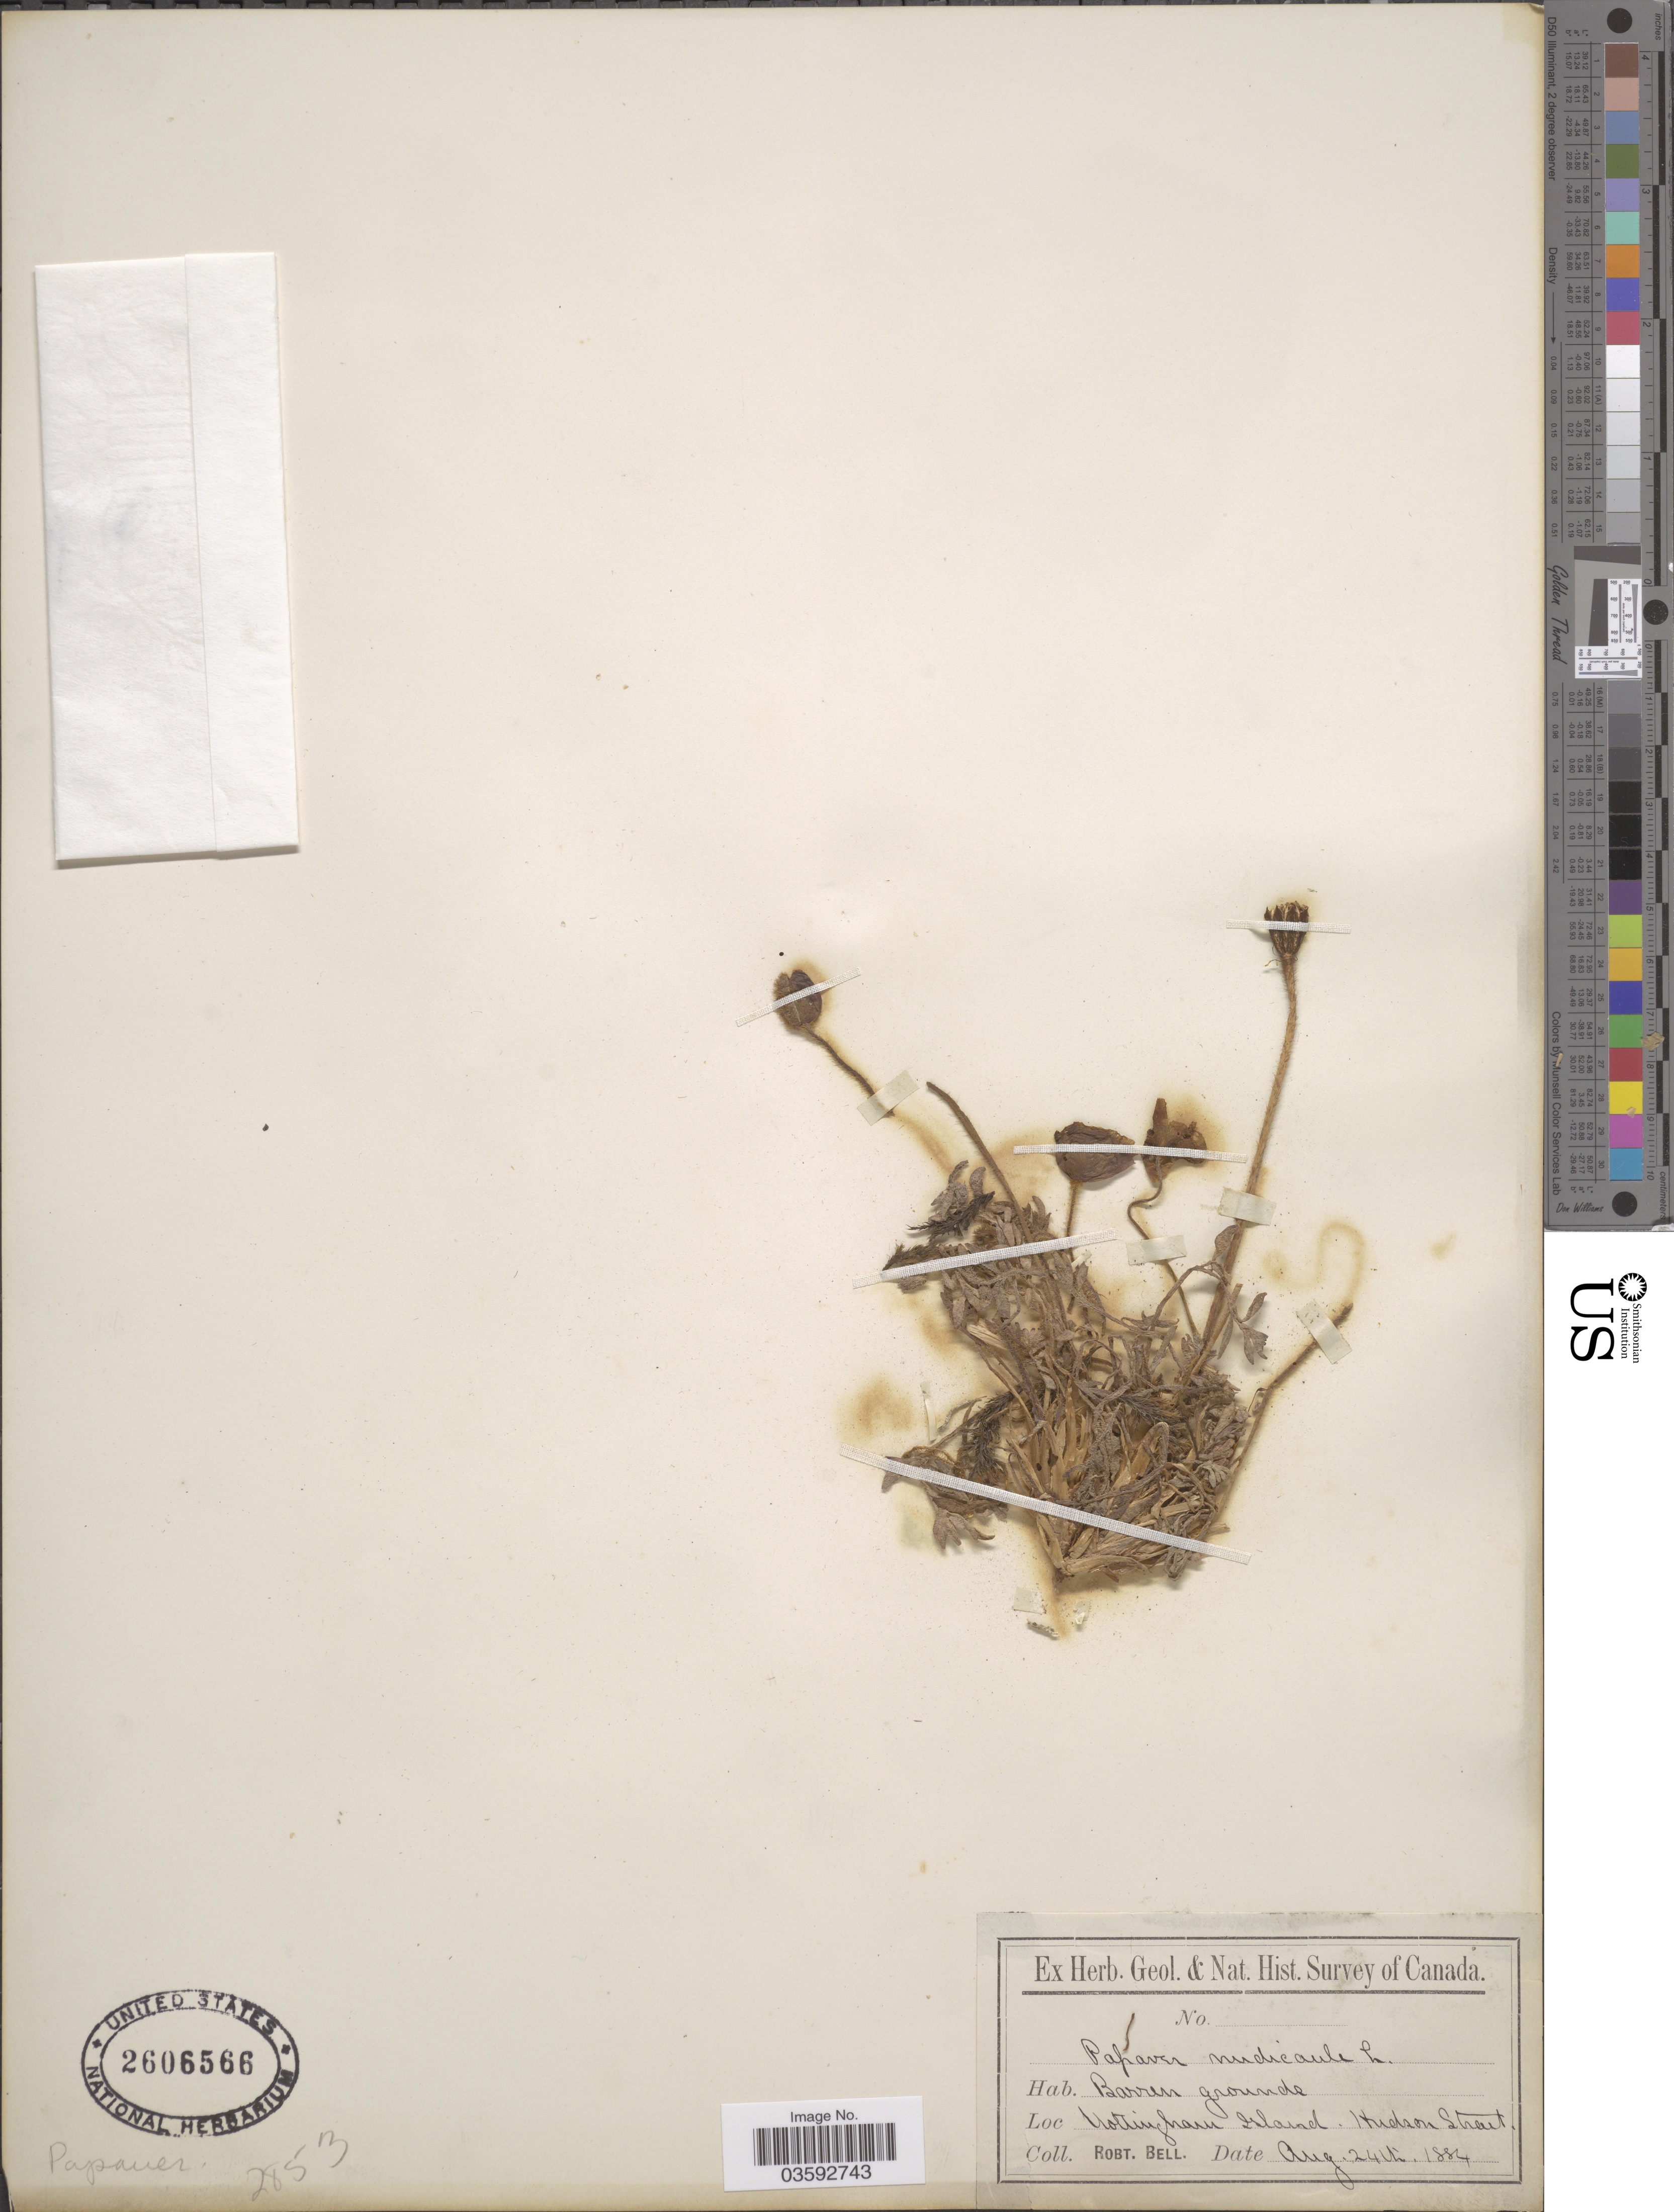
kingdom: Plantae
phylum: Tracheophyta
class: Magnoliopsida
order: Ranunculales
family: Papaveraceae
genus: Papaver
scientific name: Papaver nudicaule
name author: L.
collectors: R. Bell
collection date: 1884-08-24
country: Canada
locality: Nottingham Island. Hudson Strait.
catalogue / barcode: US 2606566